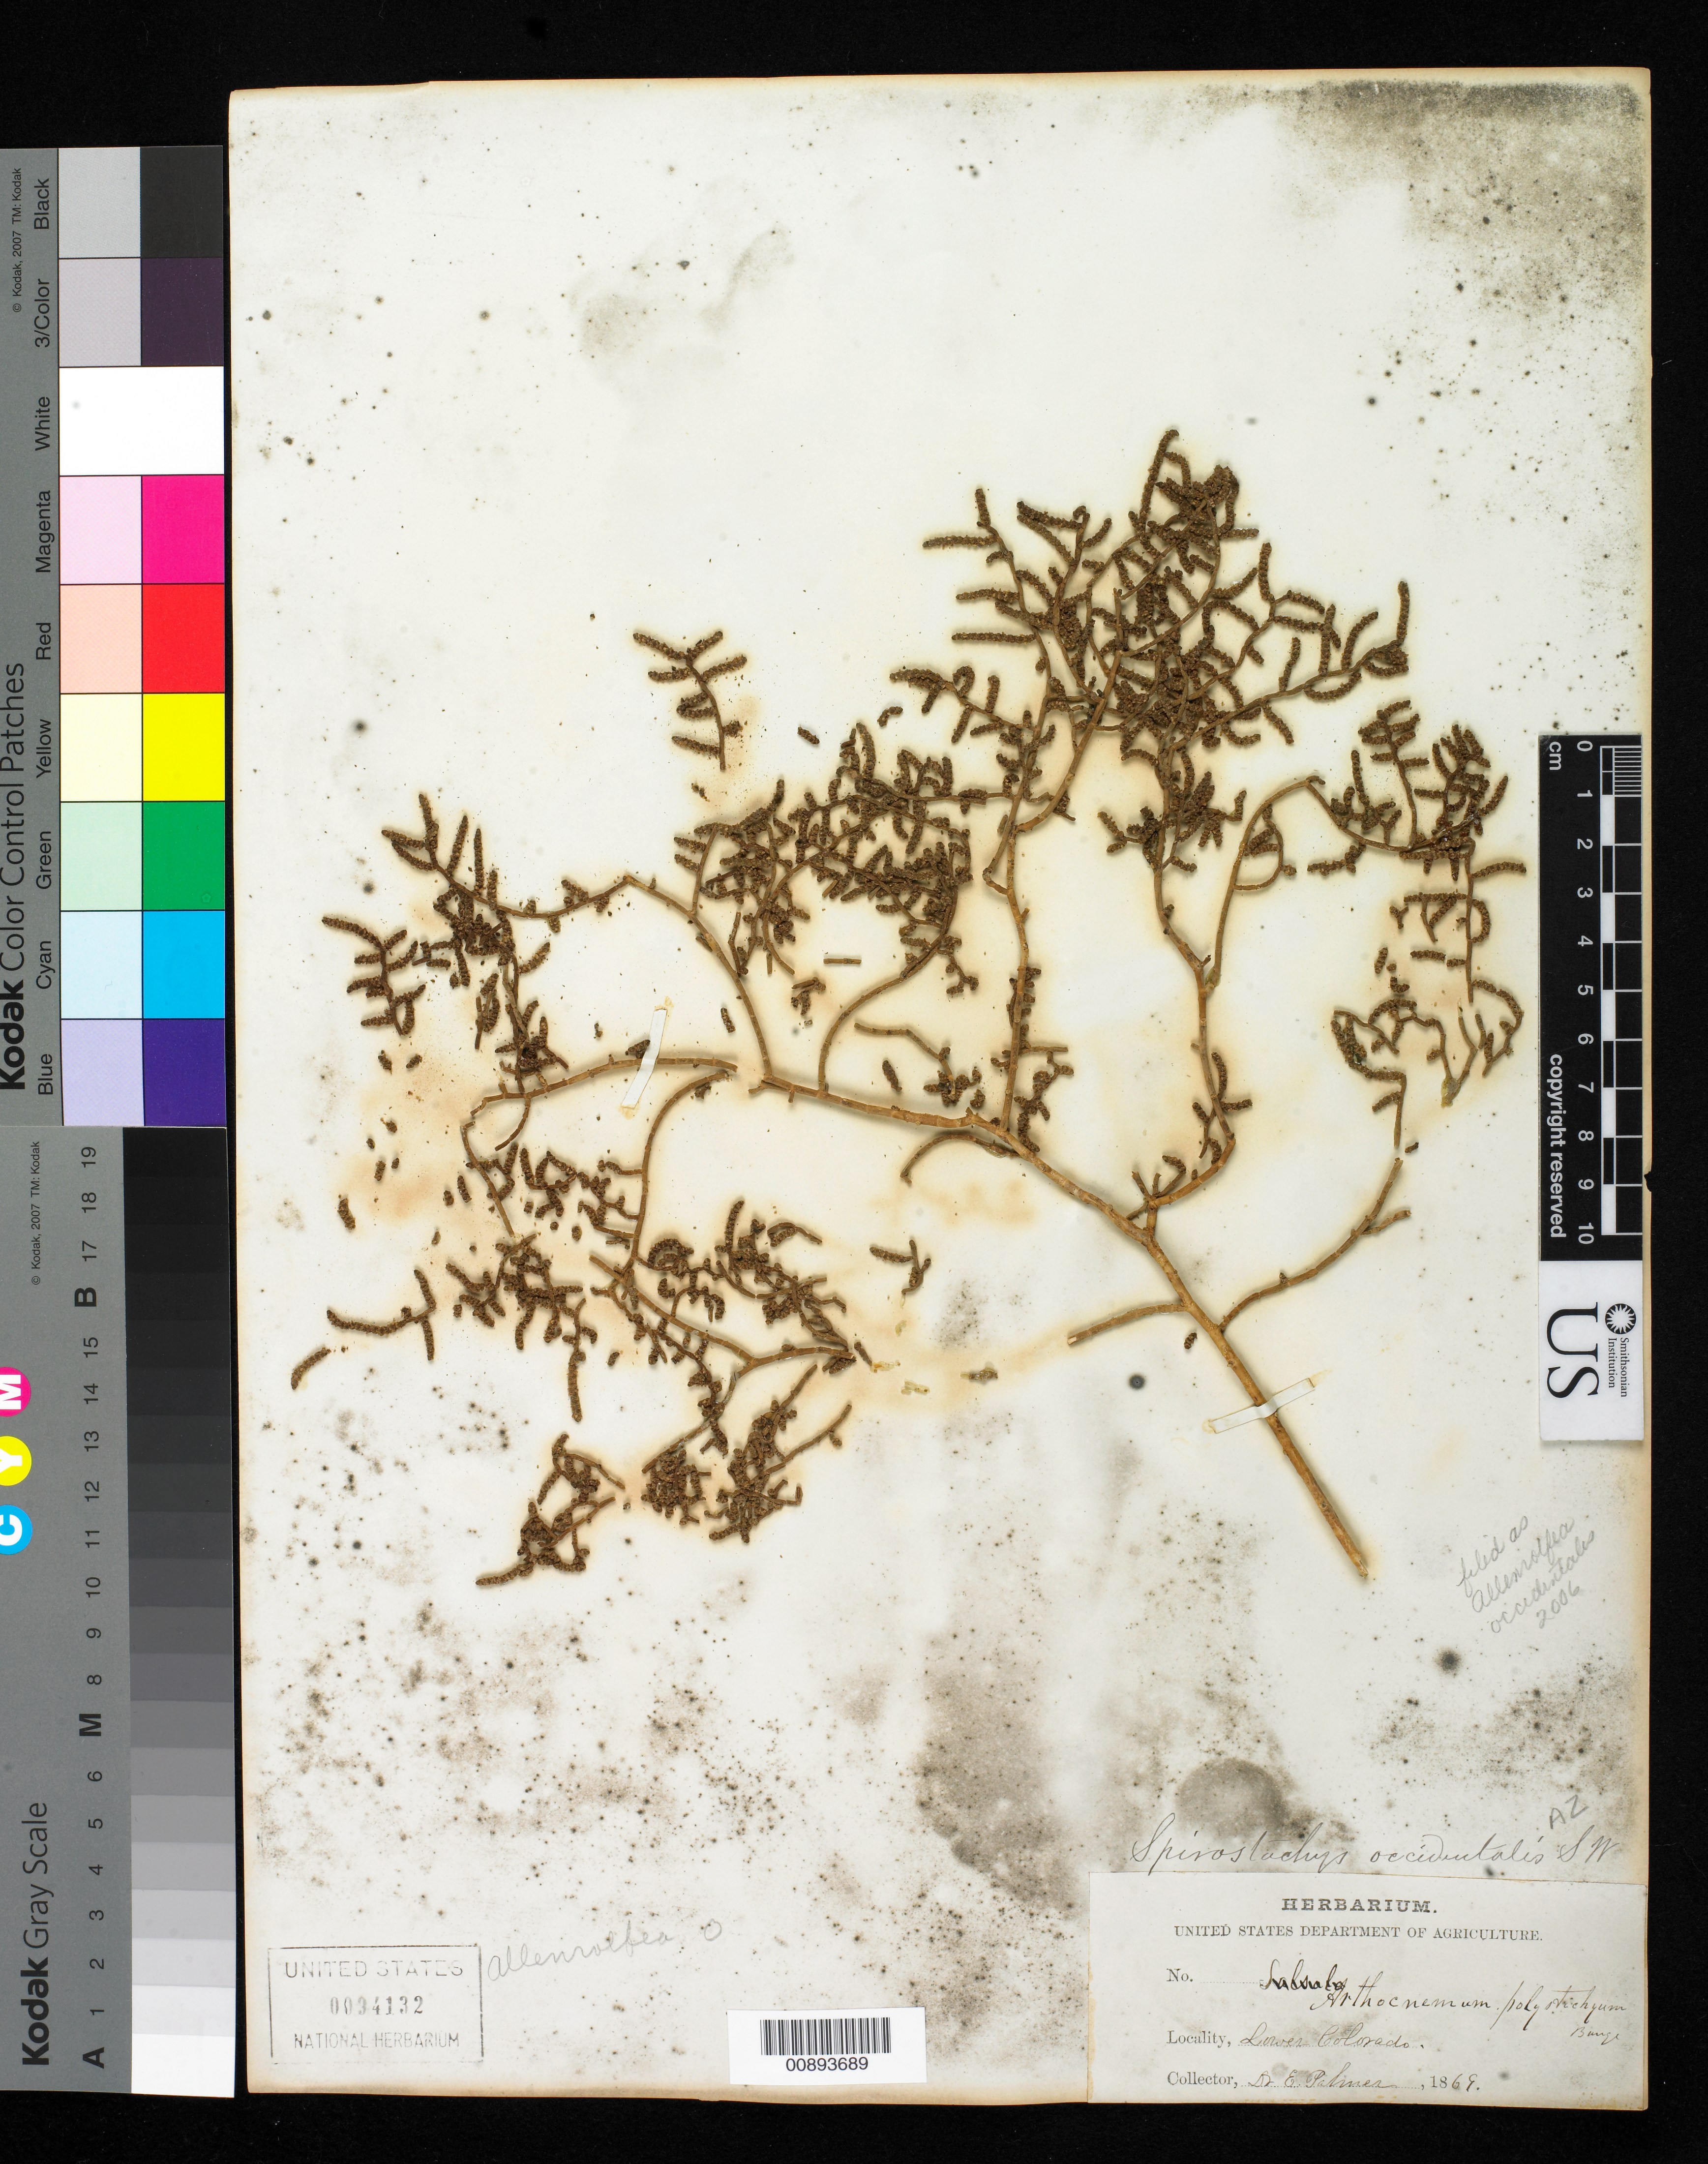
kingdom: Plantae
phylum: Tracheophyta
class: Magnoliopsida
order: Caryophyllales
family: Amaranthaceae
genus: Allenrolfea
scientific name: Allenrolfea occidentalis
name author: (S. Watson) Kuntze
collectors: E. Palmer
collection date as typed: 1869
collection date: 1869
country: United States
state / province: Arizona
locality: Lower Colorado.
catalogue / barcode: US 94132